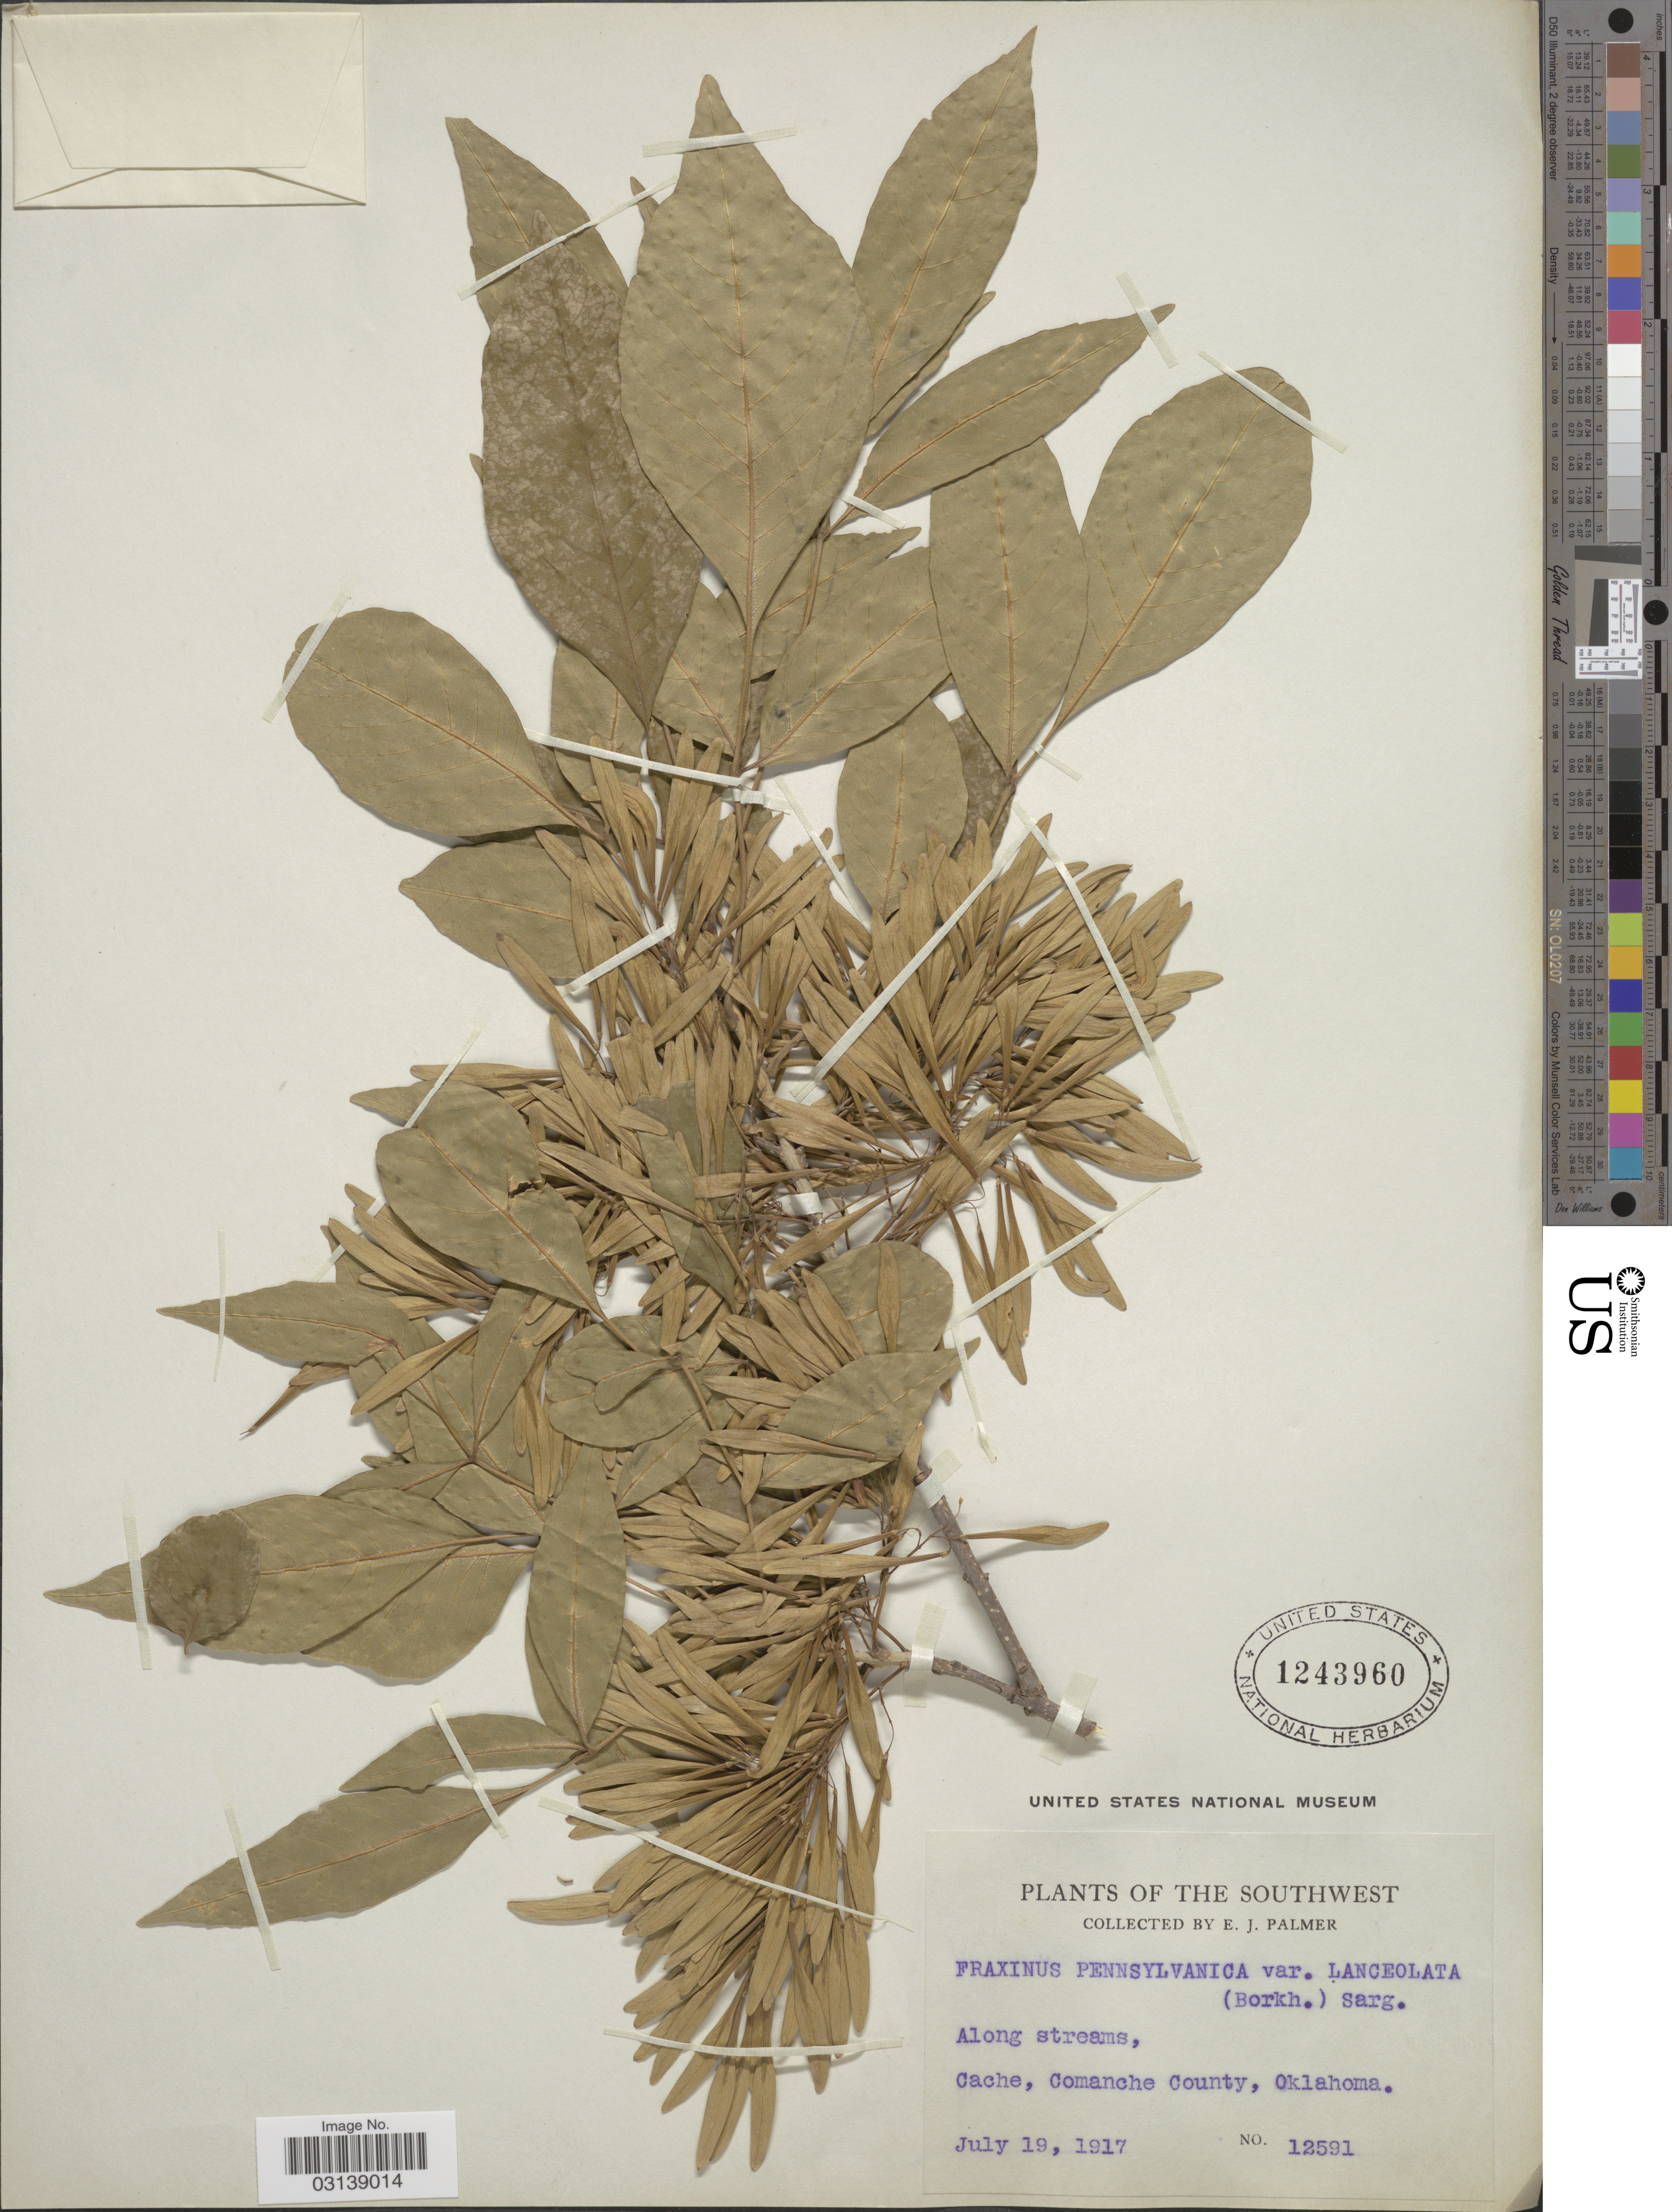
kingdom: Plantae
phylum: Tracheophyta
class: Magnoliopsida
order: Lamiales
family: Oleaceae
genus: Fraxinus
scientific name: Fraxinus pennsylvanica var. campestris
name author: (Britton) F.C. Gates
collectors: E. J. Palmer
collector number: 12591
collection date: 1917-07-19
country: United States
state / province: Oklahoma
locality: Southwest. Along streams, Cache, Comanche County.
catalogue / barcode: US 1243960